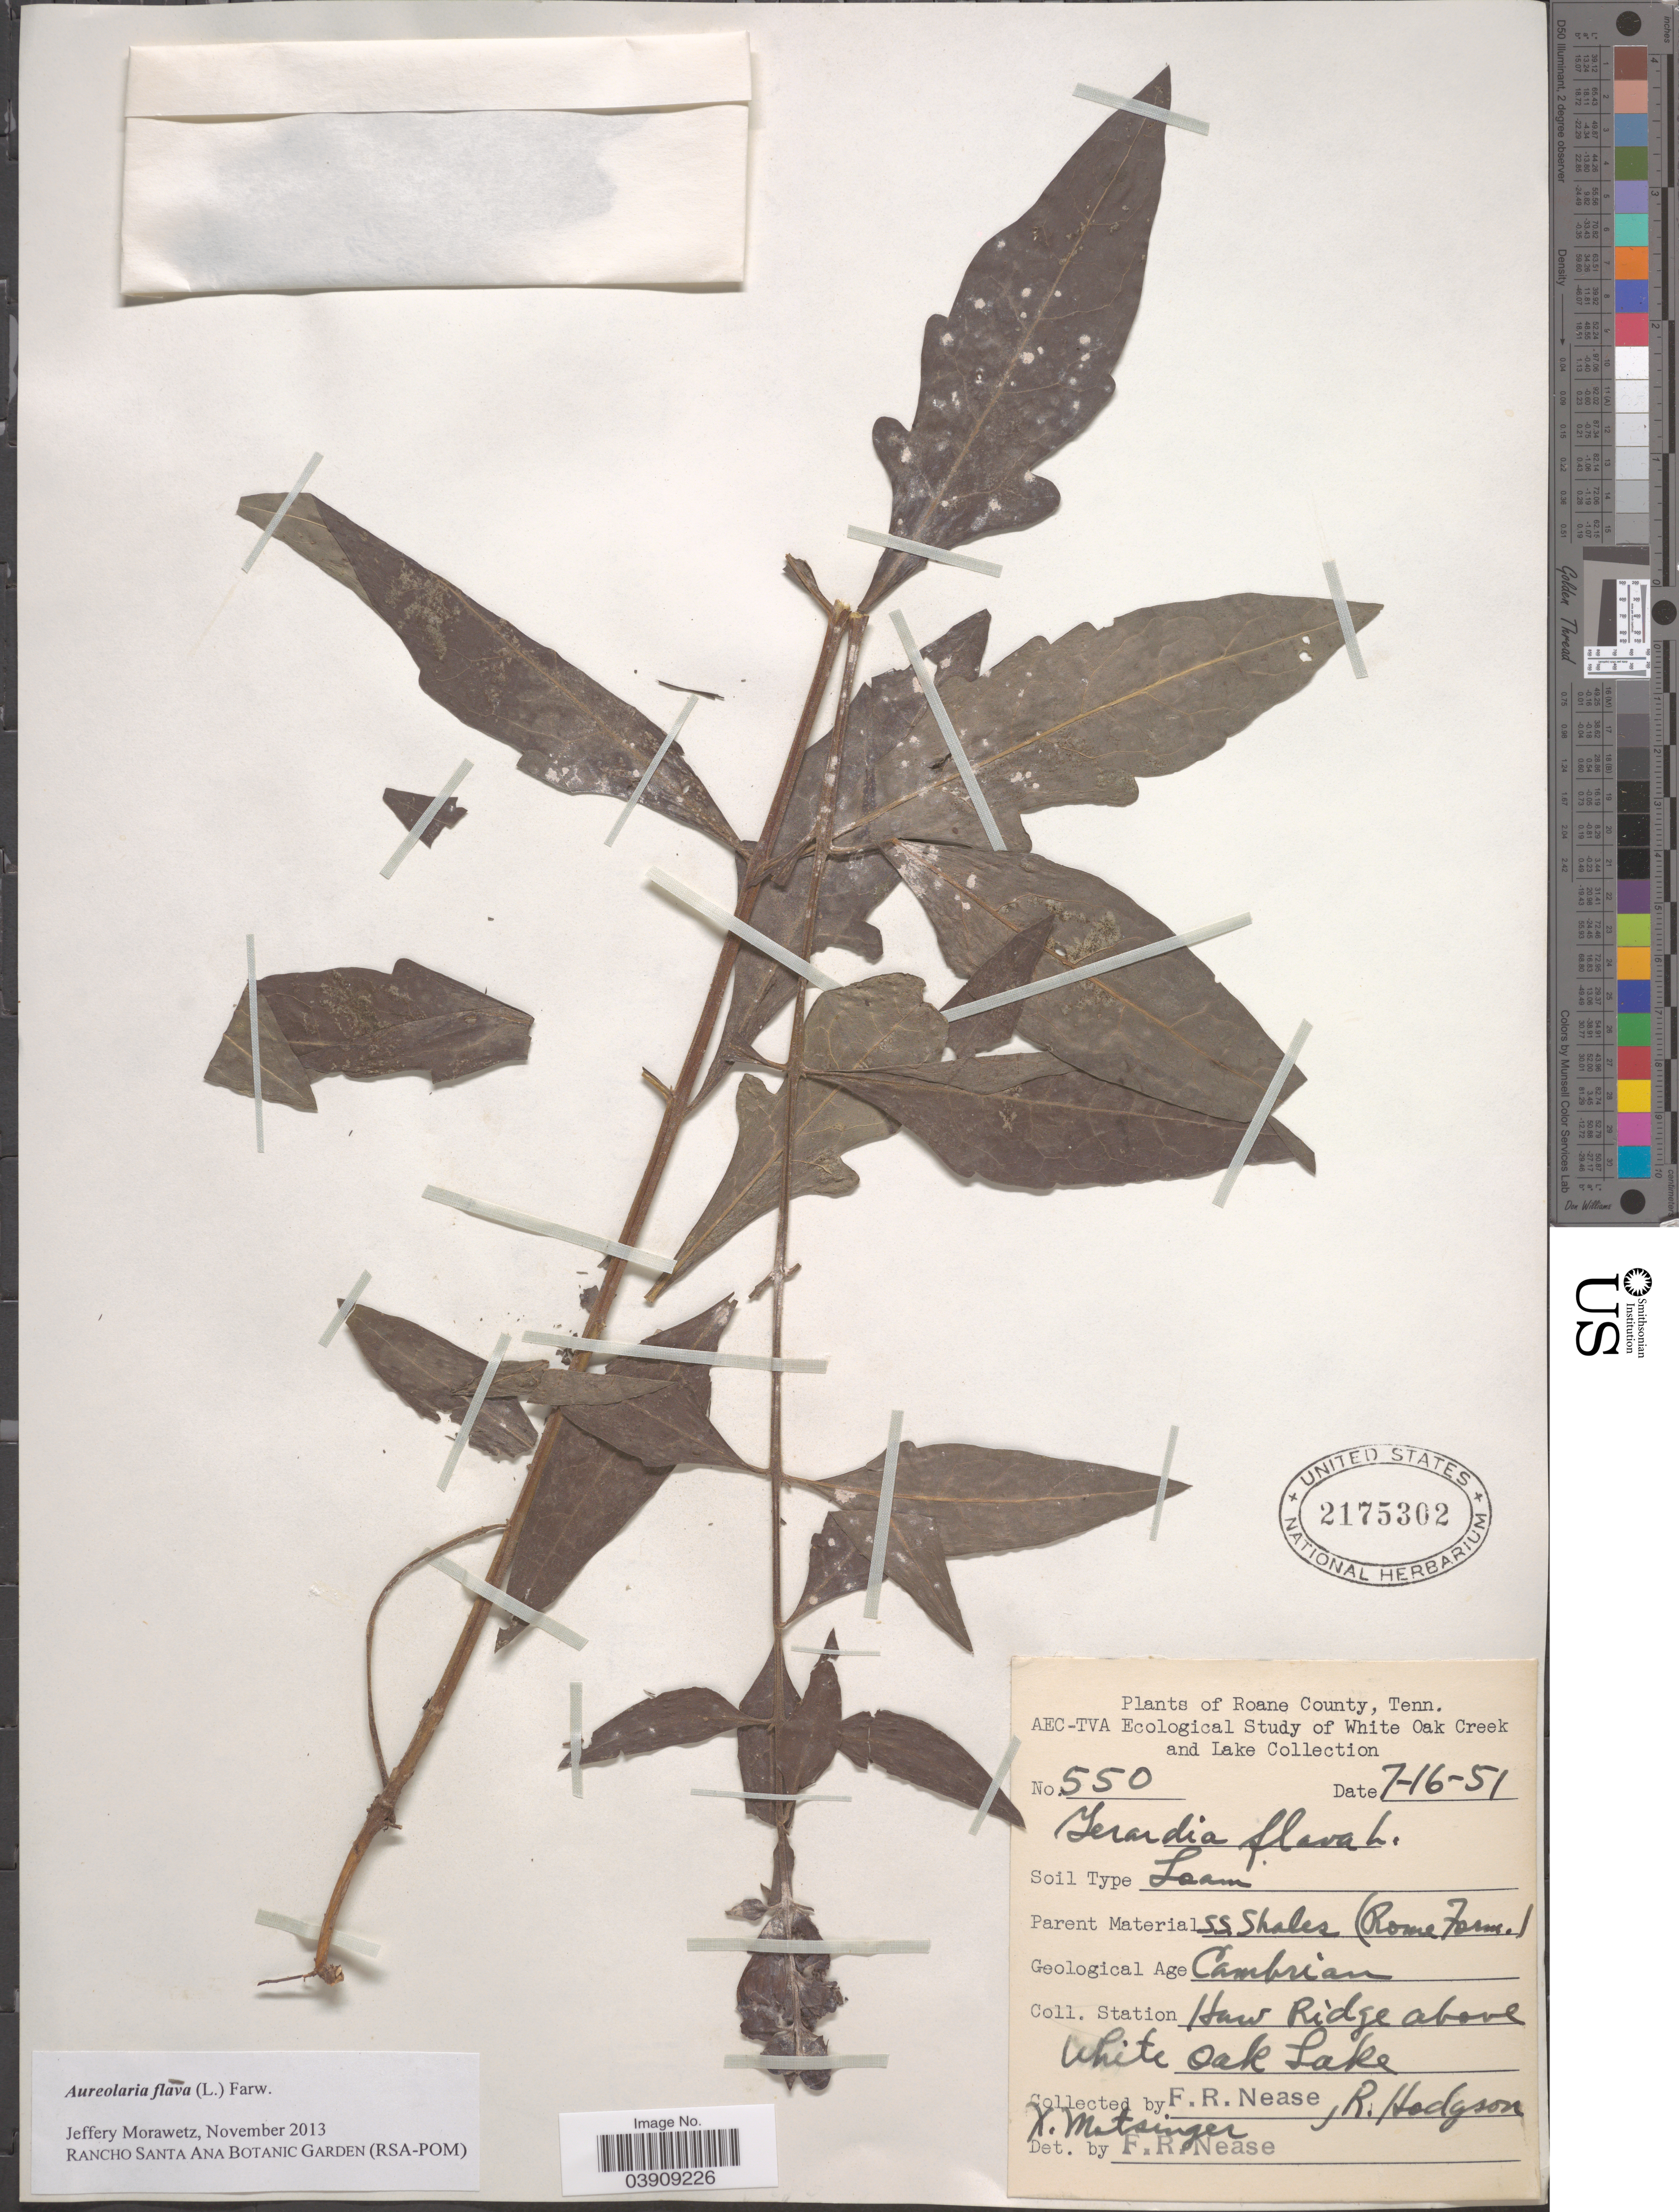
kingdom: Plantae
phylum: Tracheophyta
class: Magnoliopsida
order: Lamiales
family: Orobanchaceae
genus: Aureolaria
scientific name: Aureolaria flava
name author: (L.) Farw.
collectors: F. Nease, R. Hodgson & X. Matsinger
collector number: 550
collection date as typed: Transcribed d/m/y: 16/7/51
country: United States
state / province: Tennessee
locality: Roane County. Station Haw Ridge above White Oak Lake.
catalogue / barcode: US 2175302